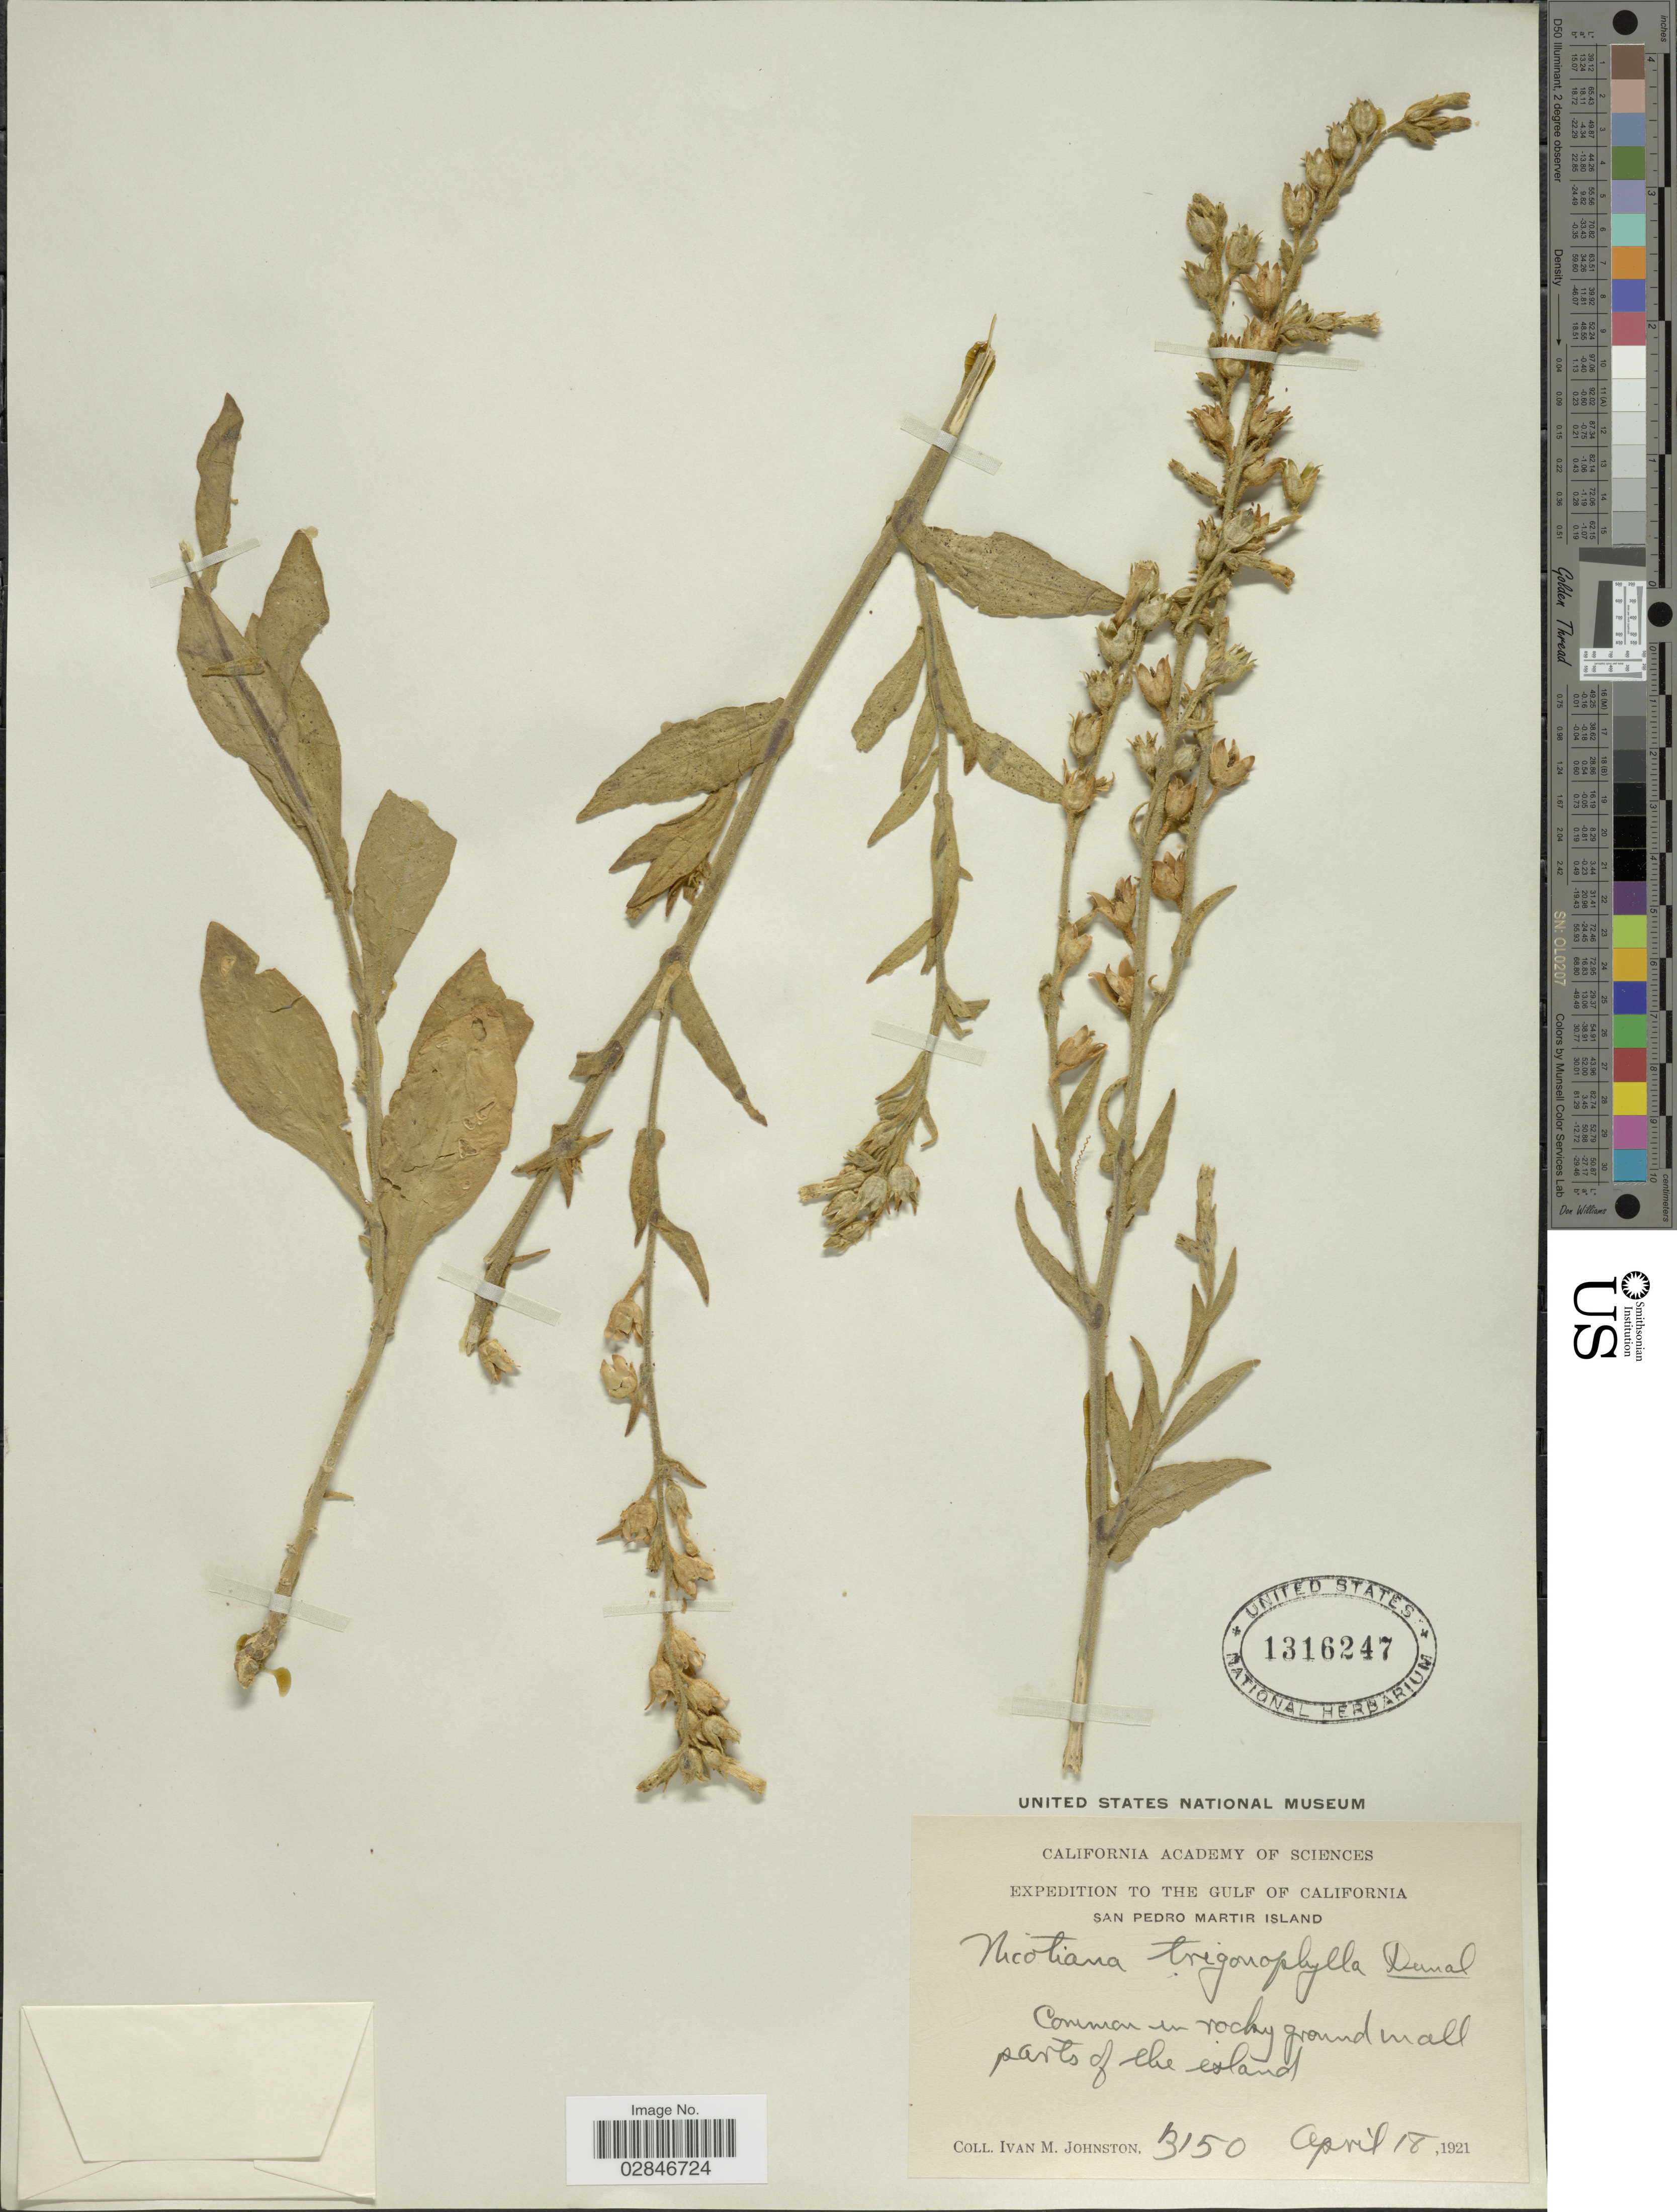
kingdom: Plantae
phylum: Tracheophyta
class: Magnoliopsida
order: Solanales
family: Solanaceae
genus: Nicotiana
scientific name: Nicotiana trigonophylla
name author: Dunal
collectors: I.M. Johnston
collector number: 3150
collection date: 1921-04-18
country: Mexico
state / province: Baja California Sur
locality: The Gulf of California, San Pedro Martir Island.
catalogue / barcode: US 1316247